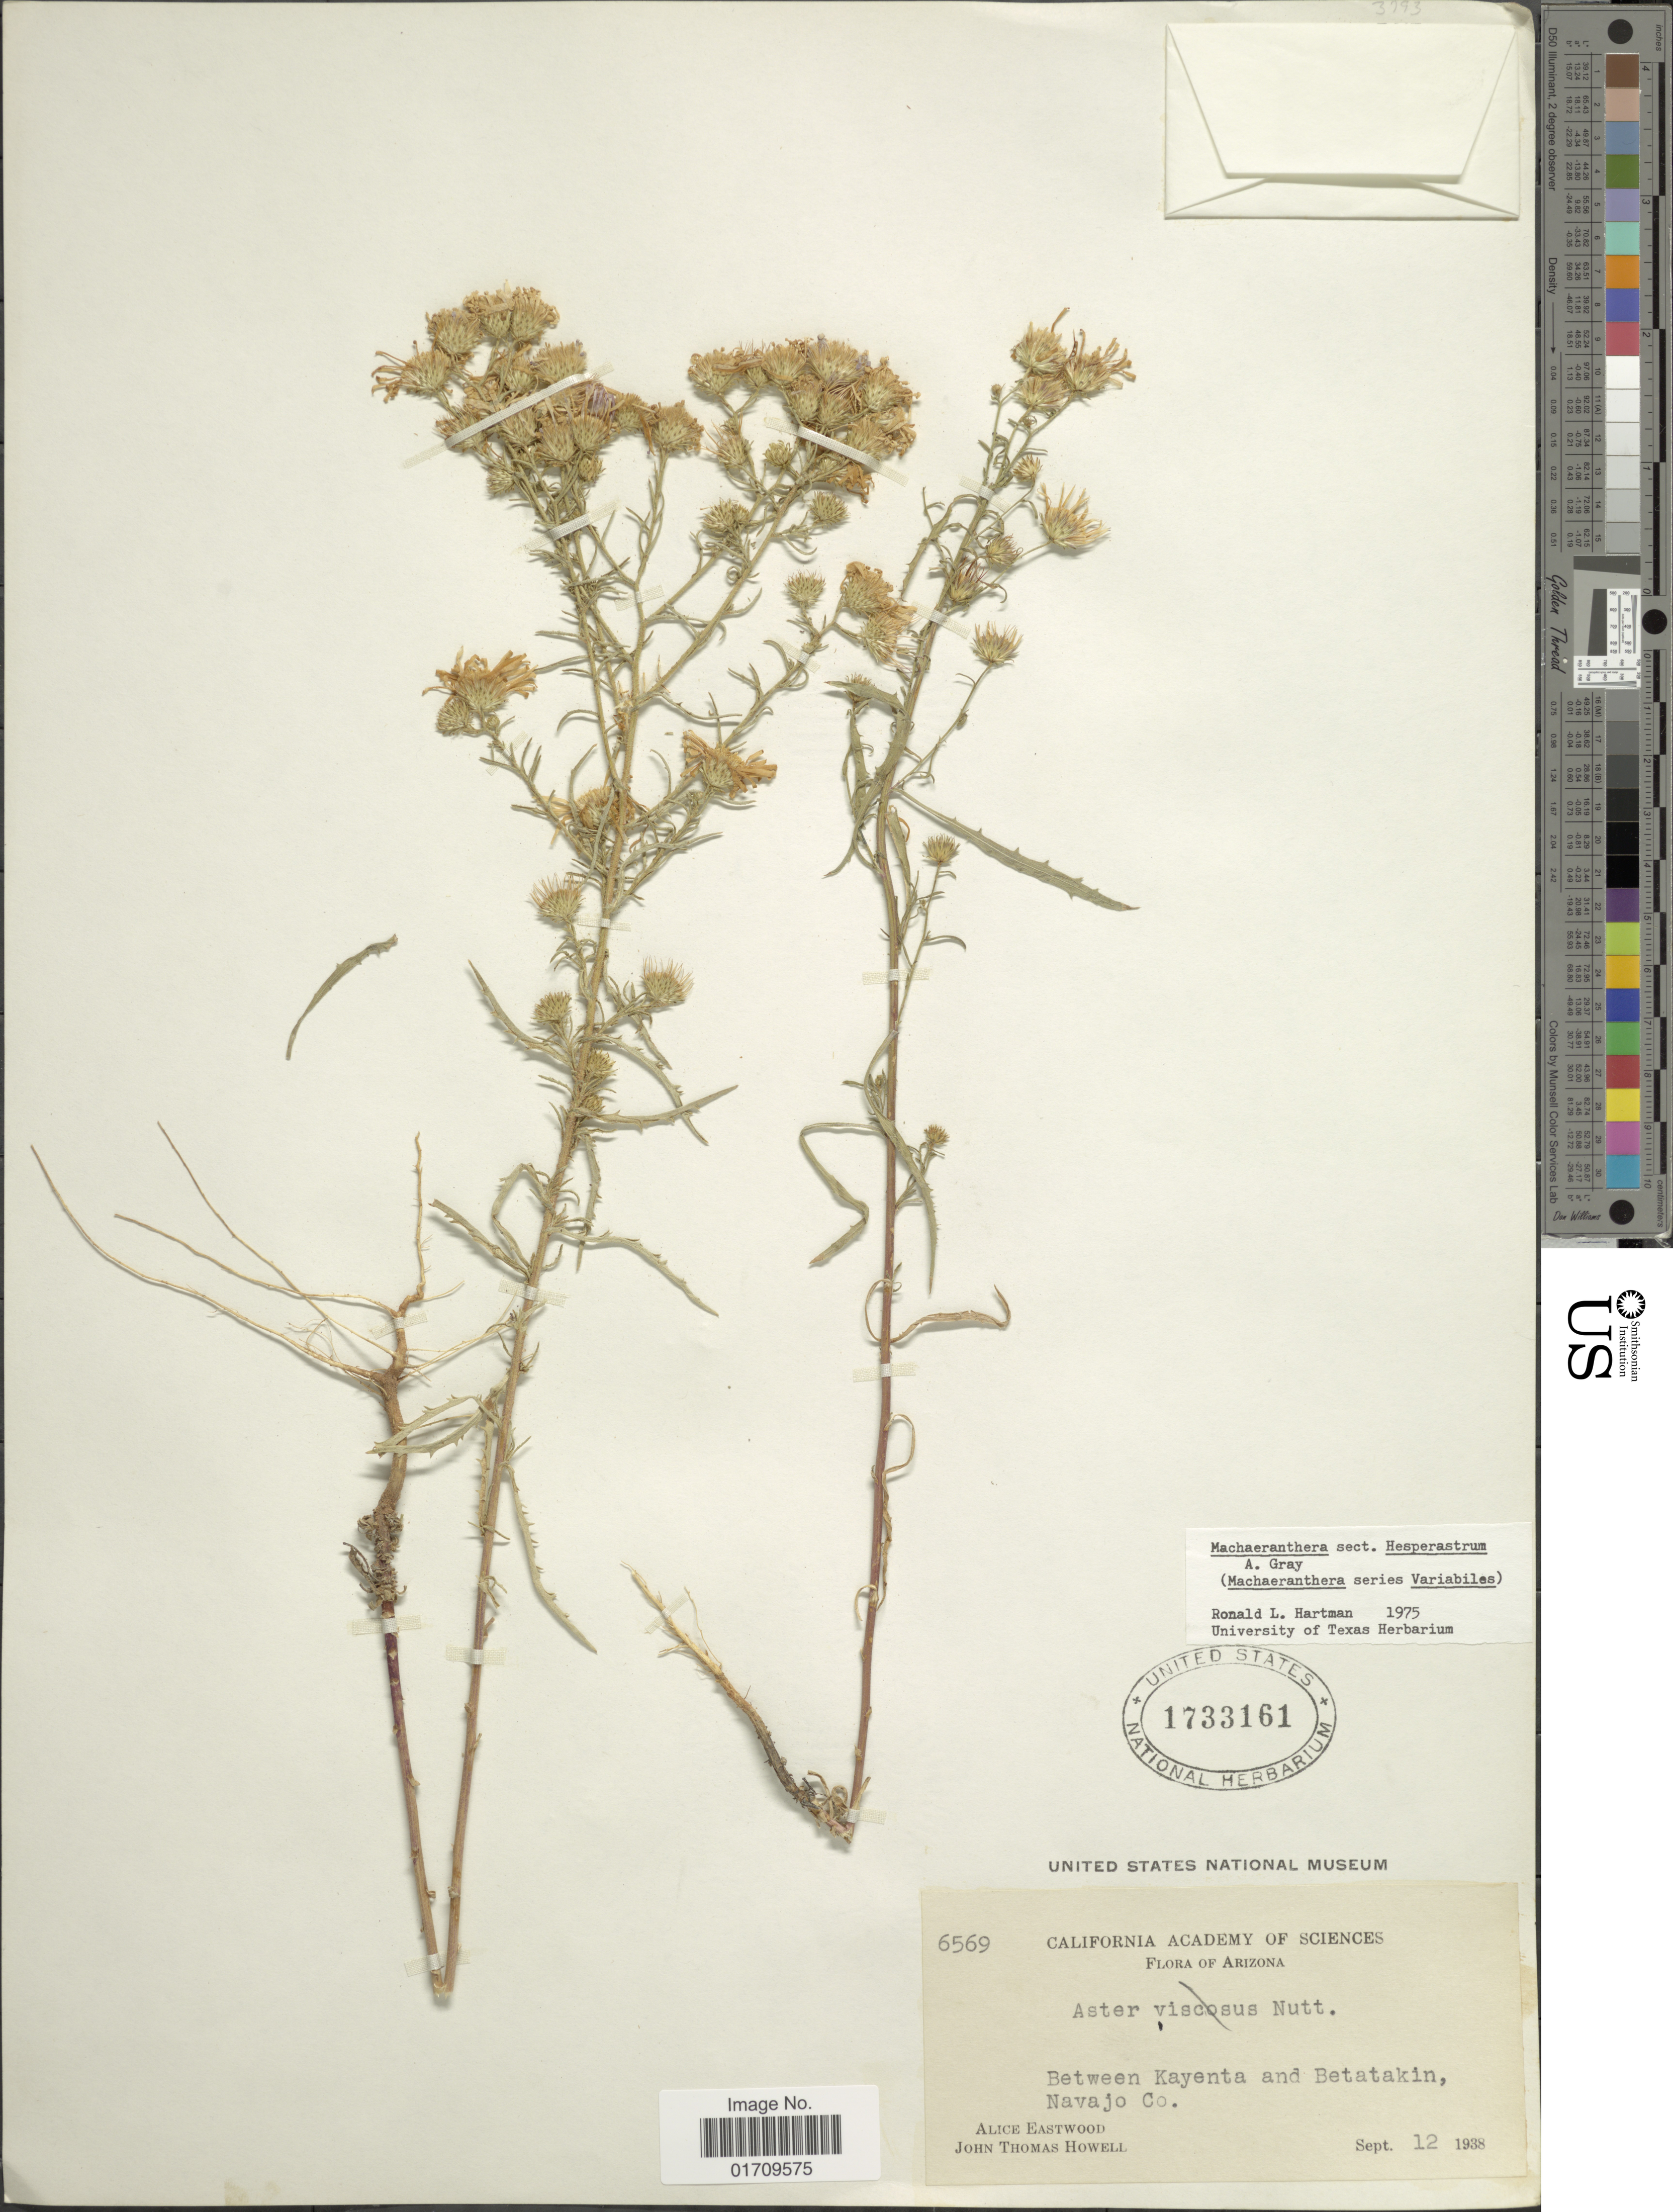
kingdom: Plantae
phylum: Tracheophyta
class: Magnoliopsida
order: Asterales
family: Asteraceae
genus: Machaeranthera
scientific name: Machaeranthera sp.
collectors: A. Eastwood & J. T. Howell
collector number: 6569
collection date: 1938-09-12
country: United States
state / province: Arizona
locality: Between Kayenta and Betatakin, Navajo Co.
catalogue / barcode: US 1733161